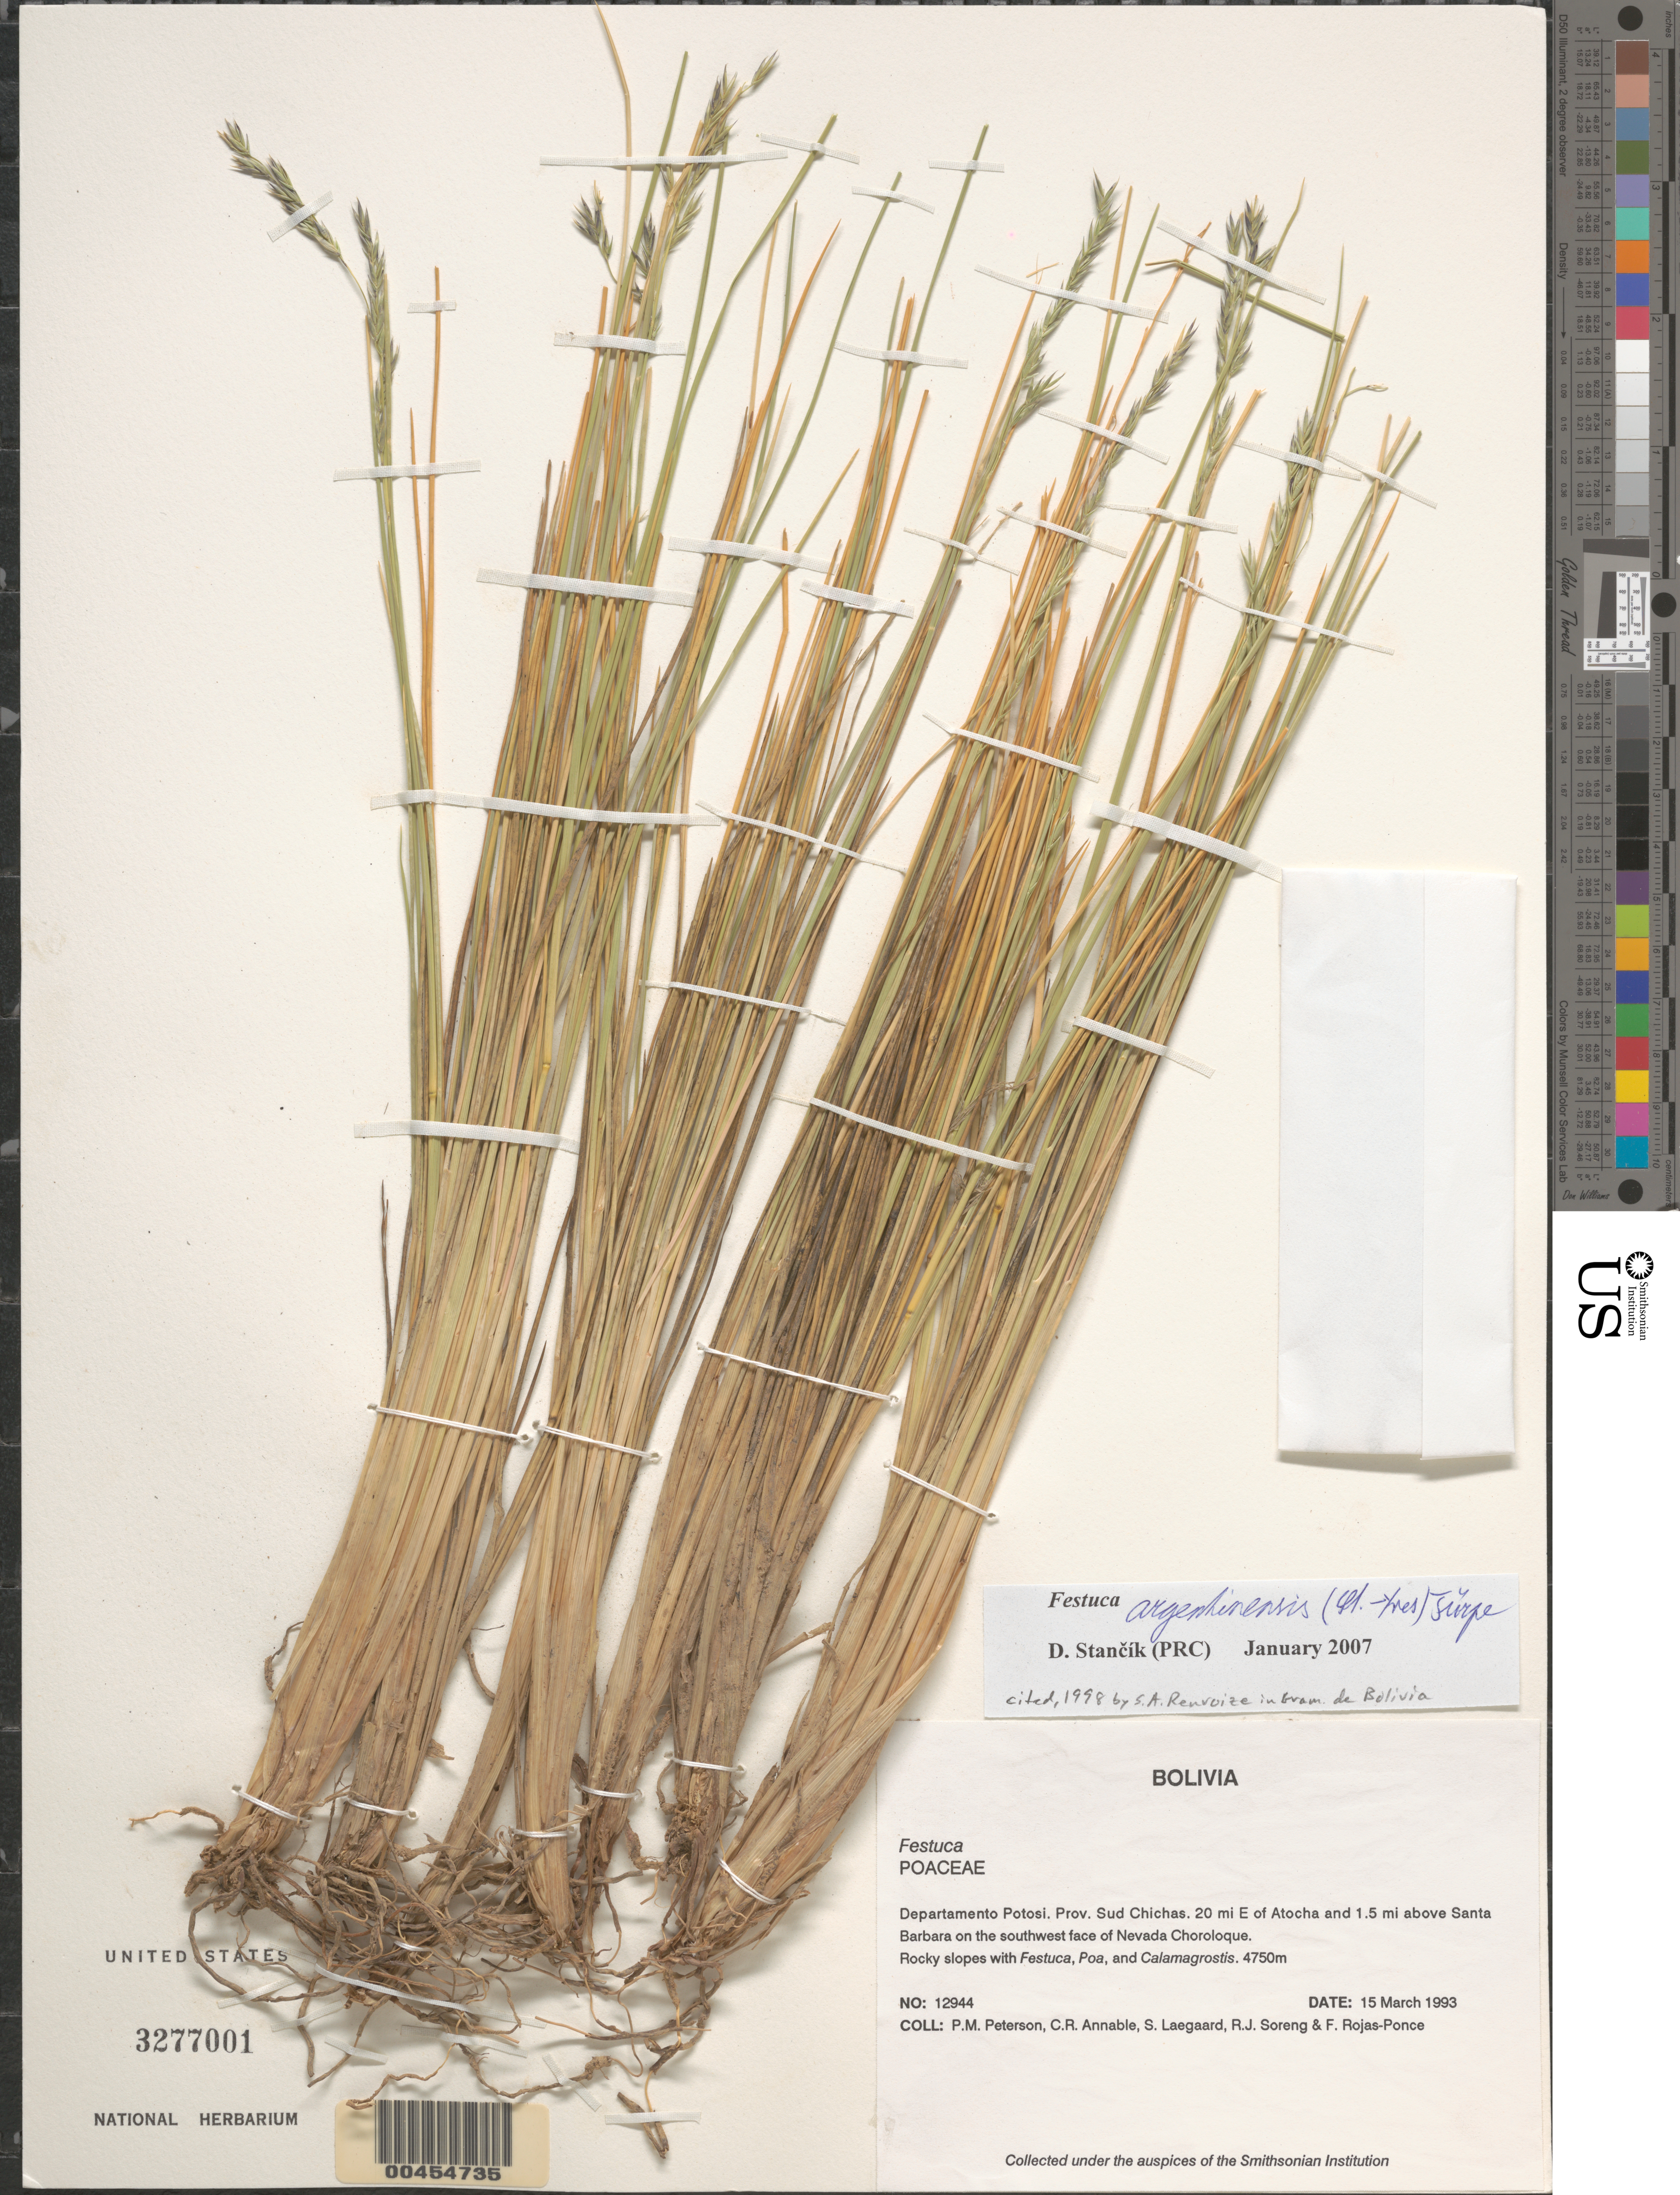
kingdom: Plantae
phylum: Tracheophyta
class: Liliopsida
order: Poales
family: Poaceae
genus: Festuca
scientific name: Festuca sp.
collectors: P. M. Peterson, C. R. Annable, S. Lægaard, R. J. Soreng & F. Rojas-Ponce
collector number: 12944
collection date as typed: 15 Mar 1993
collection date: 1993-03-15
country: Bolivia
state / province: Potosí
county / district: Sud Chichas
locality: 20 mi E of Atocha and 1.5 mi above Santa Barbara on the SW face of Nevada Choroloque.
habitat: Rocky slopes with Festuca, Poa, and Calamagrostis.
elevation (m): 4750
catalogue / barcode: US 3277001